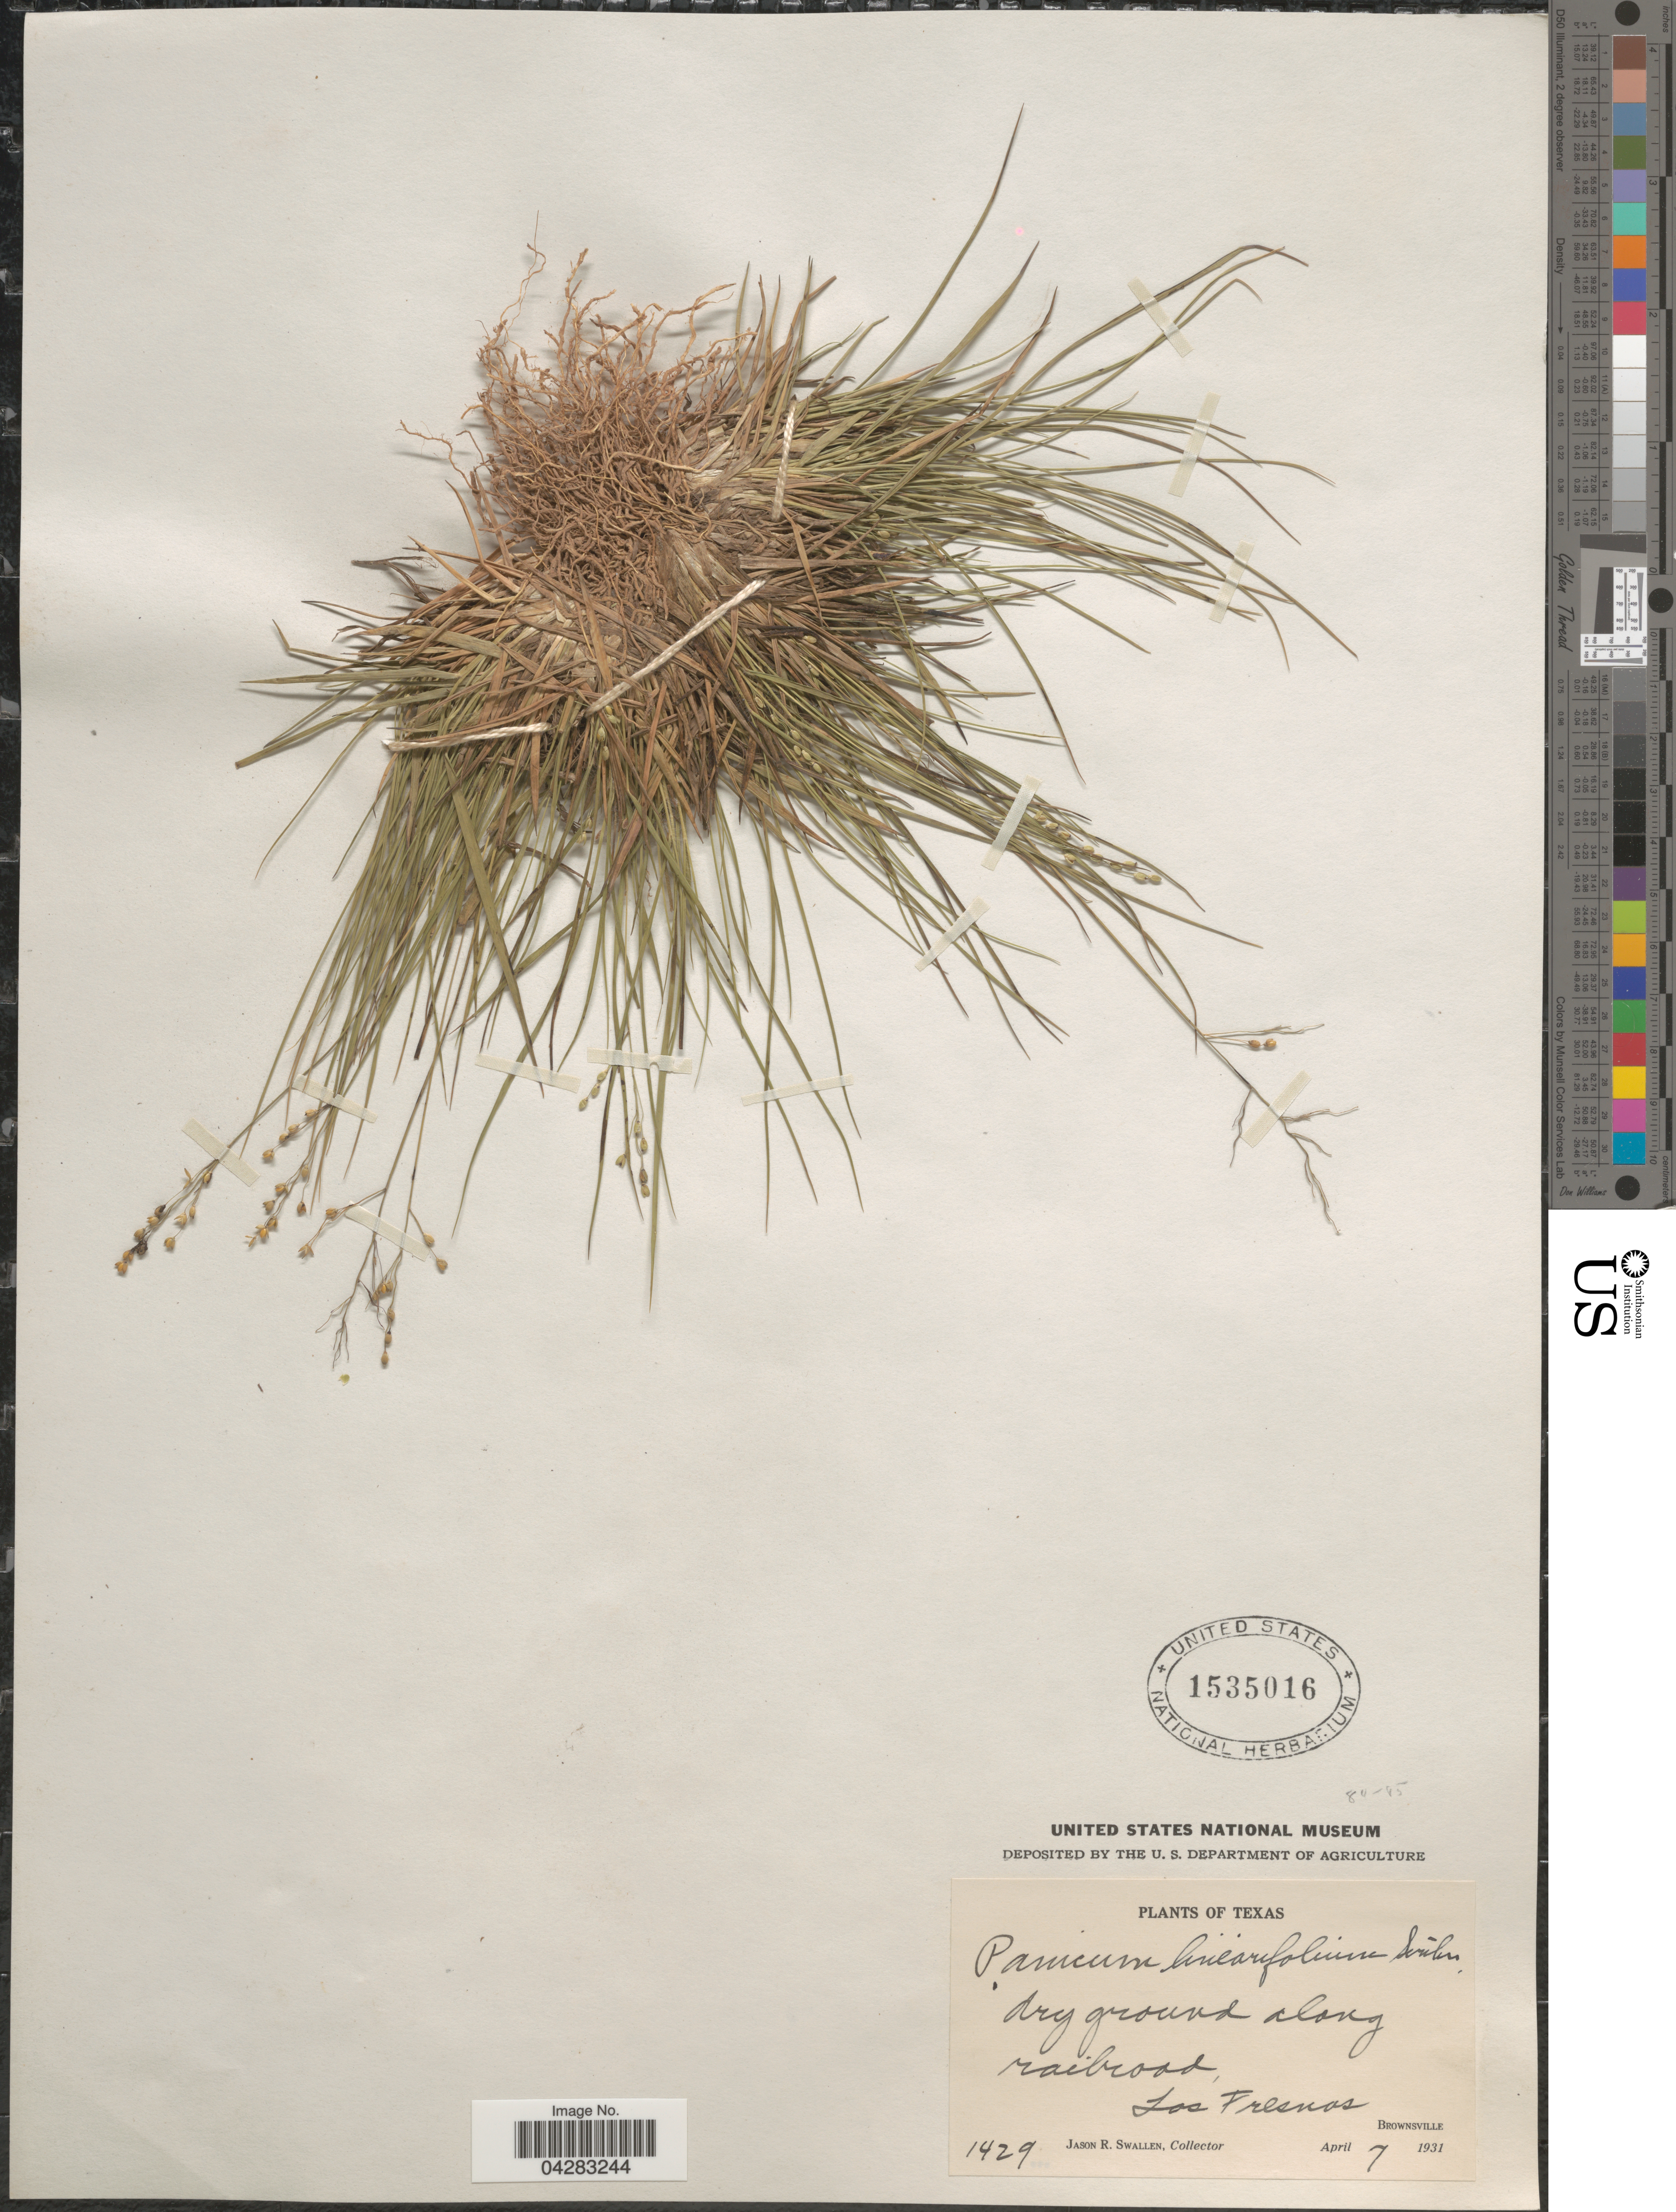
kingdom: Plantae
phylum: Tracheophyta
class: Liliopsida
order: Poales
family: Poaceae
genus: Dichanthelium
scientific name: Dichanthelium linearifolium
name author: (Scribn.) Gould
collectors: J. R. Swallen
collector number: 1429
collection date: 1931-04-07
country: United States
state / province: Texas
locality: Dry ground along railroad, Los Fresnos. Brownsville.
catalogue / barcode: US 1535016